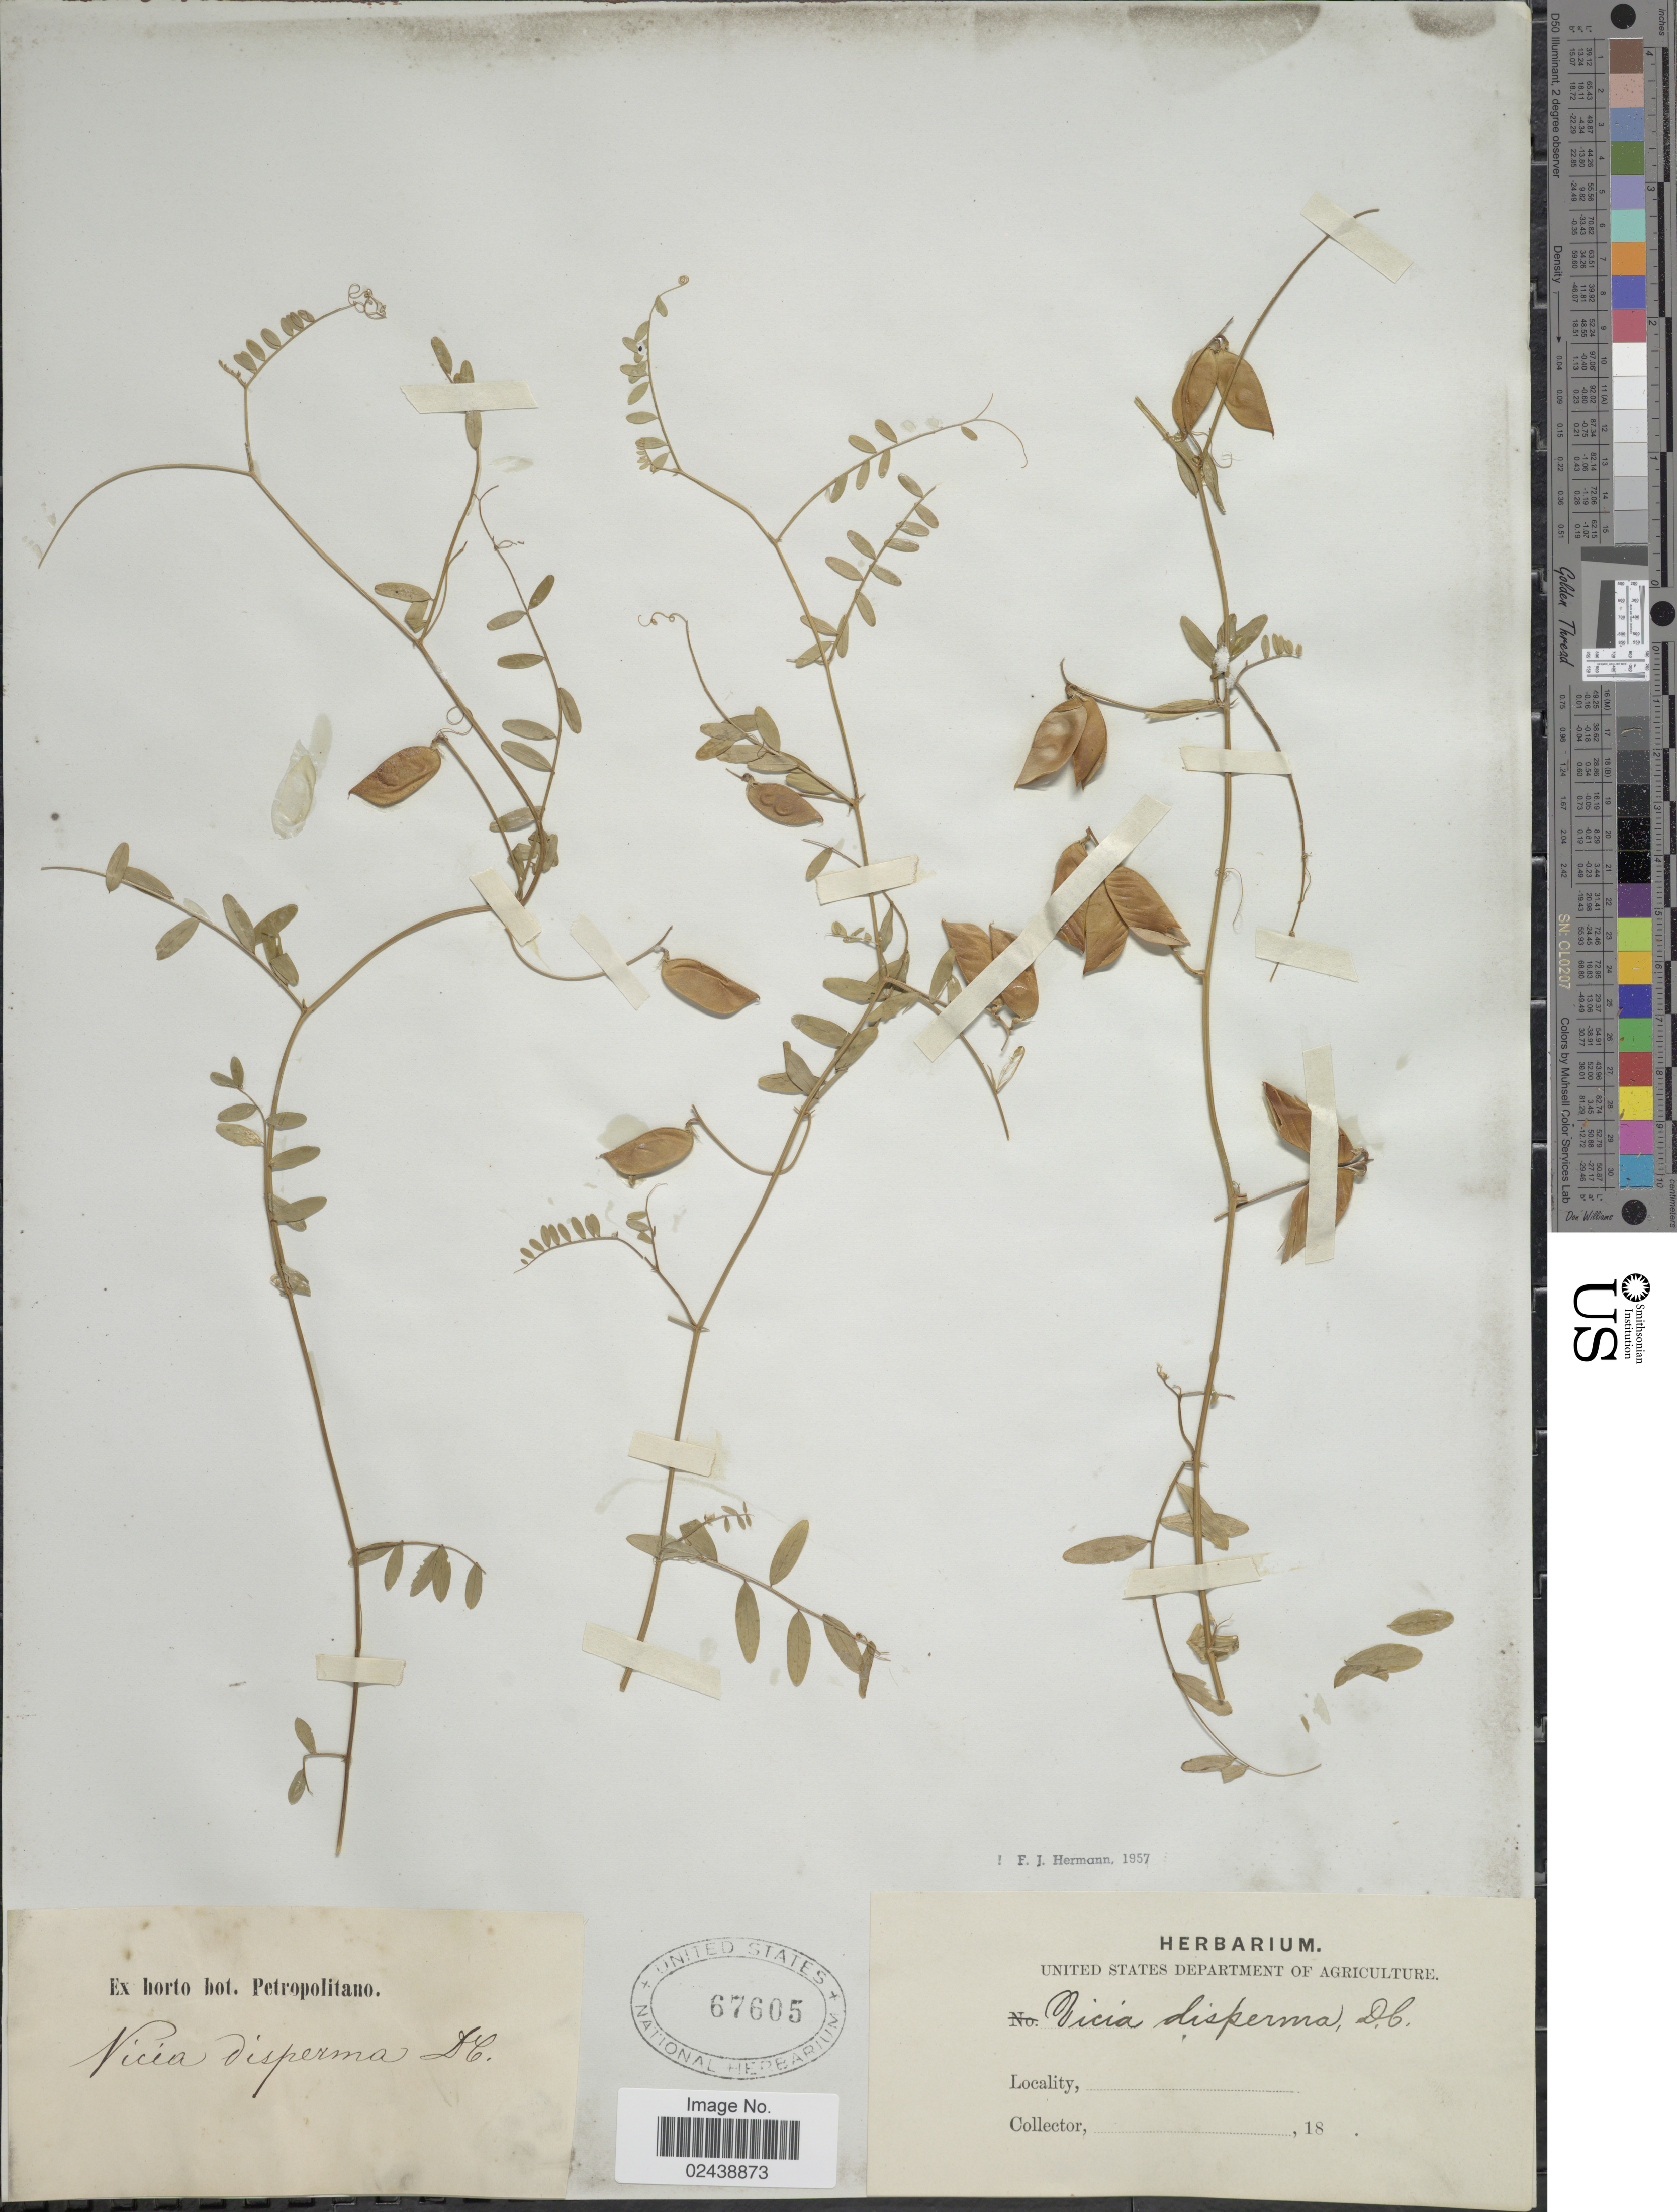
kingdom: Plantae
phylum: Tracheophyta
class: Magnoliopsida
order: Fabales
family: Fabaceae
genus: Vicia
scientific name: Vicia disperma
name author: DC.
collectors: ex Horto Bot. Petropolitano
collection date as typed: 18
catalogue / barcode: US 67605